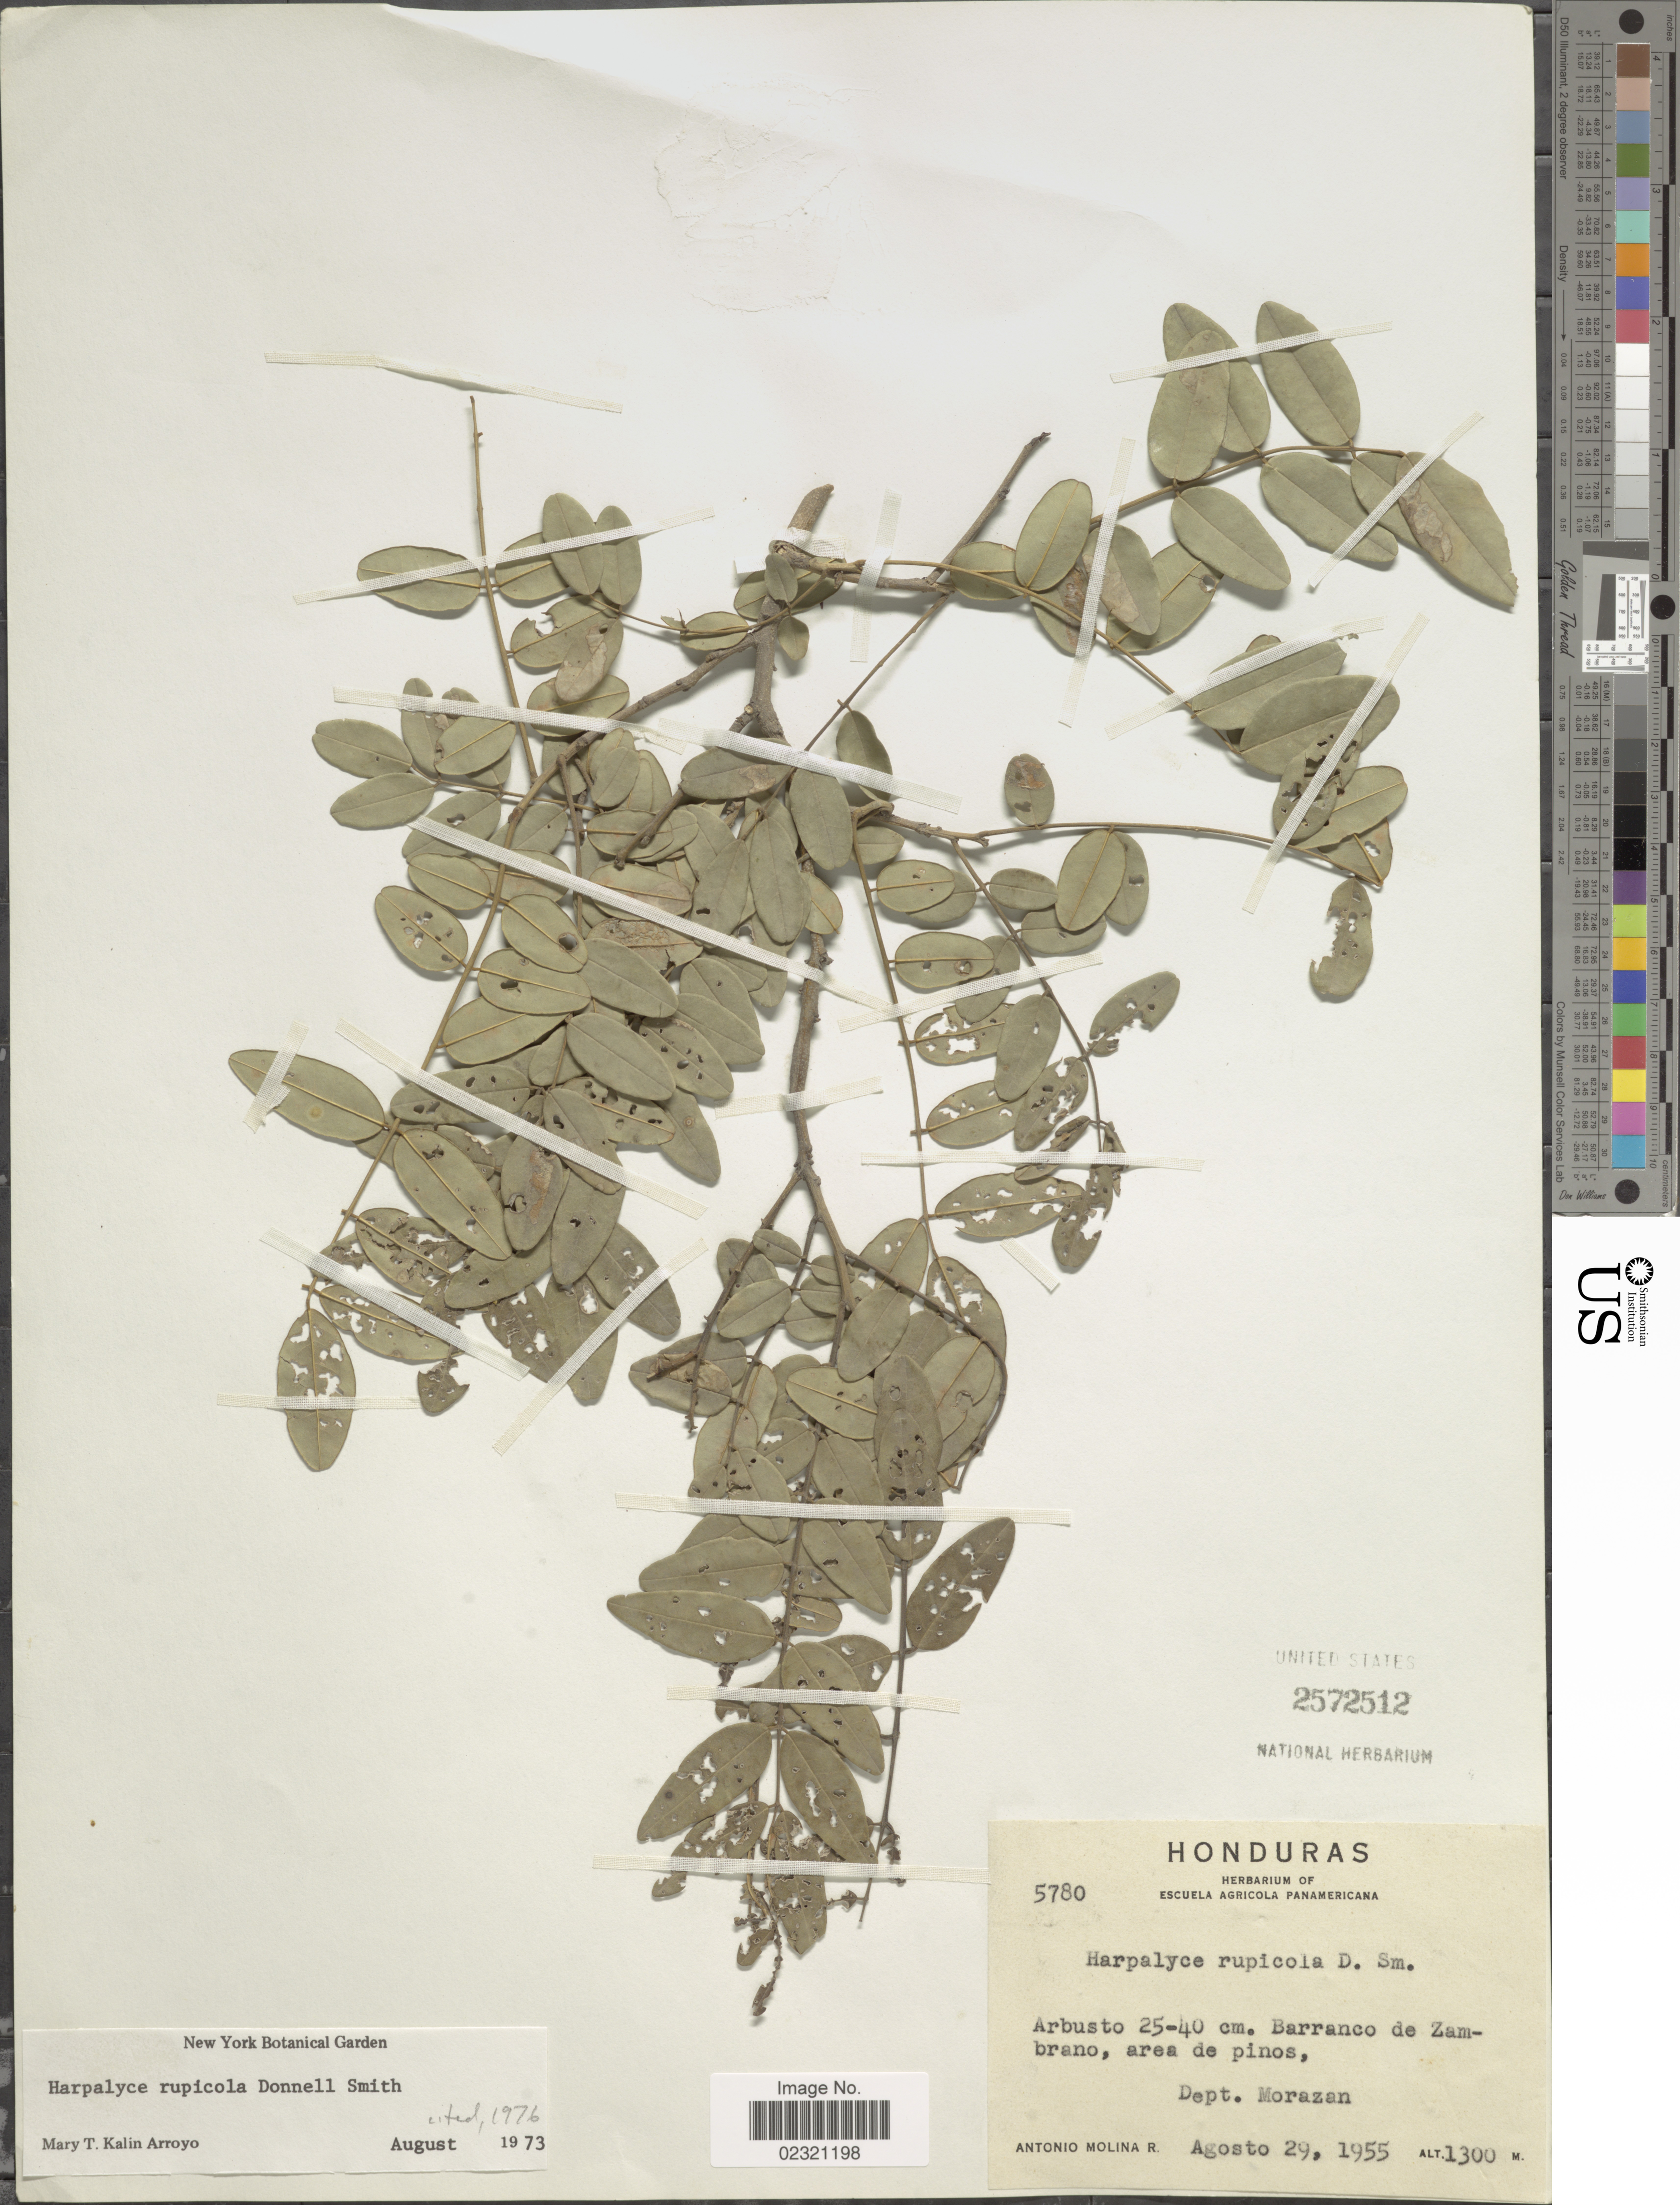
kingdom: Plantae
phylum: Tracheophyta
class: Magnoliopsida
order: Fabales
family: Fabaceae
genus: Harpalyce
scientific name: Harpalyce rupicola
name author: Donn. Sm.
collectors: A. Molina R.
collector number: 5780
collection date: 1955-08-29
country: Honduras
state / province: Fco. Morazán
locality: Barranco de Zambrano. Morazon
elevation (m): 1300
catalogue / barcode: US 2572512